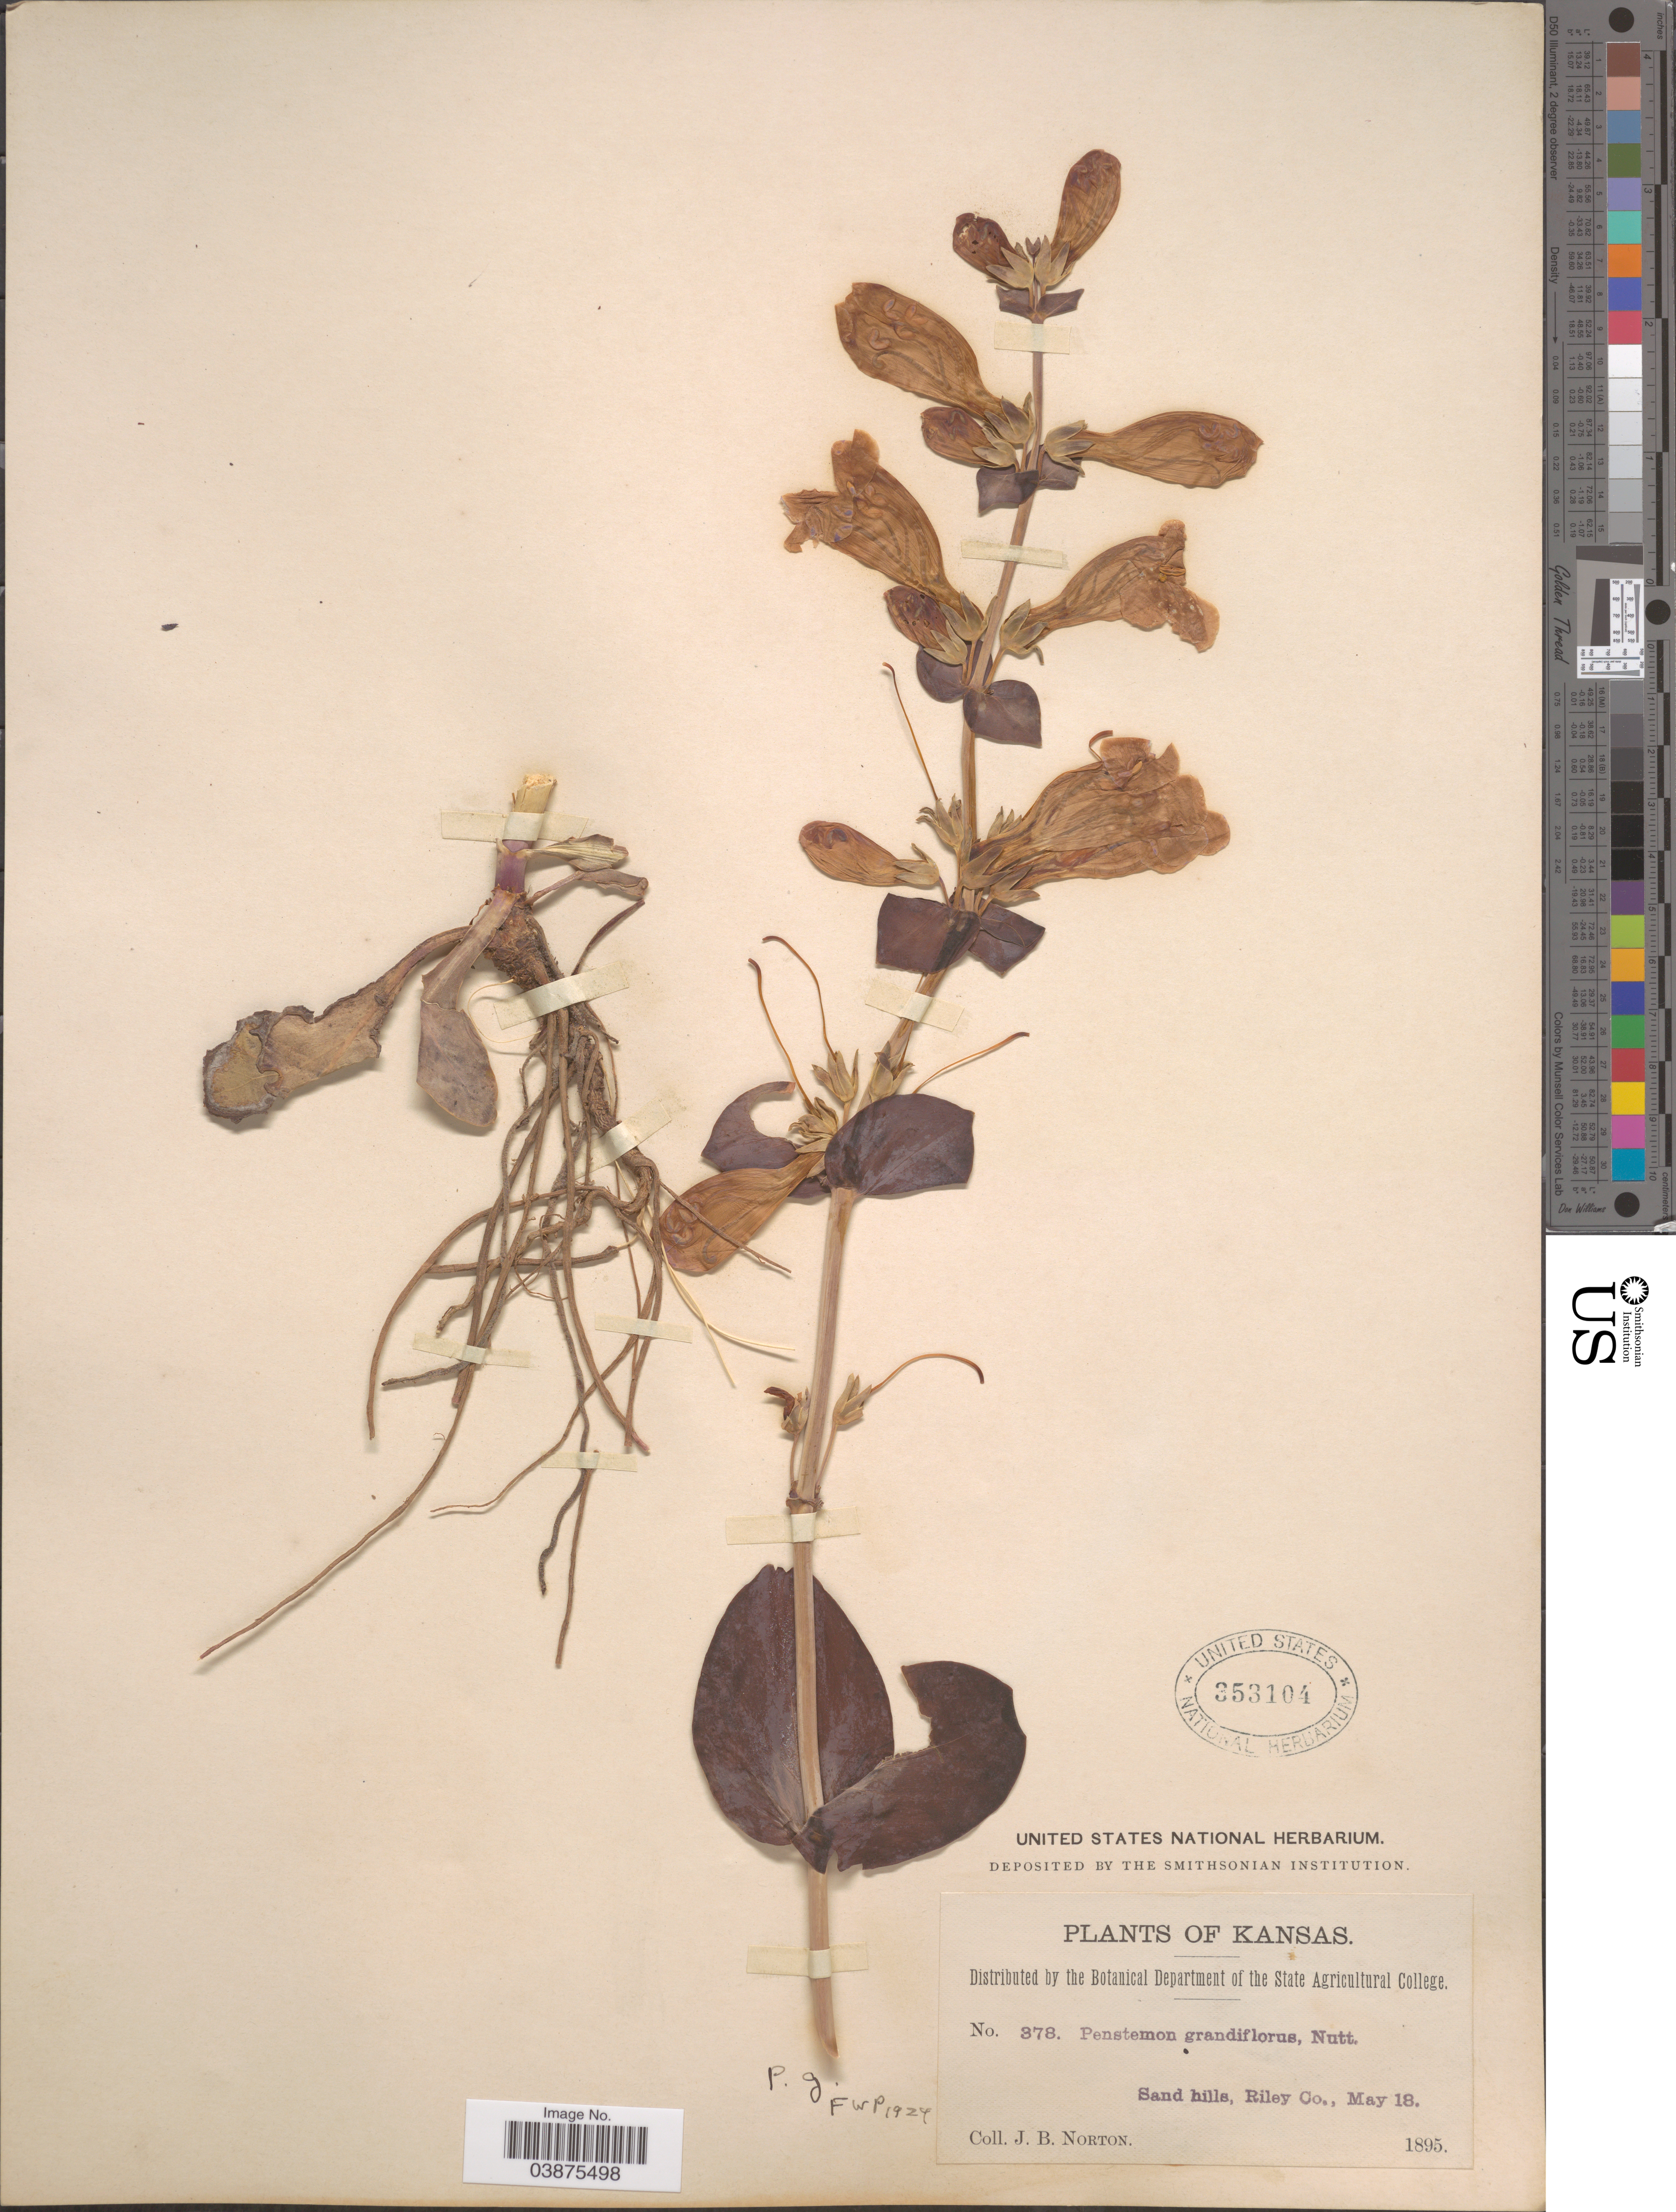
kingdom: Plantae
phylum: Tracheophyta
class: Magnoliopsida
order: Lamiales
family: Plantaginaceae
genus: Penstemon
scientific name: Penstemon grandiflorus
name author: Nutt.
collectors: J. B. Norton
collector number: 378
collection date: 1895-05-18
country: United States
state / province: Kansas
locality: Sand hills, Riley Co.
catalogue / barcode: US 353104